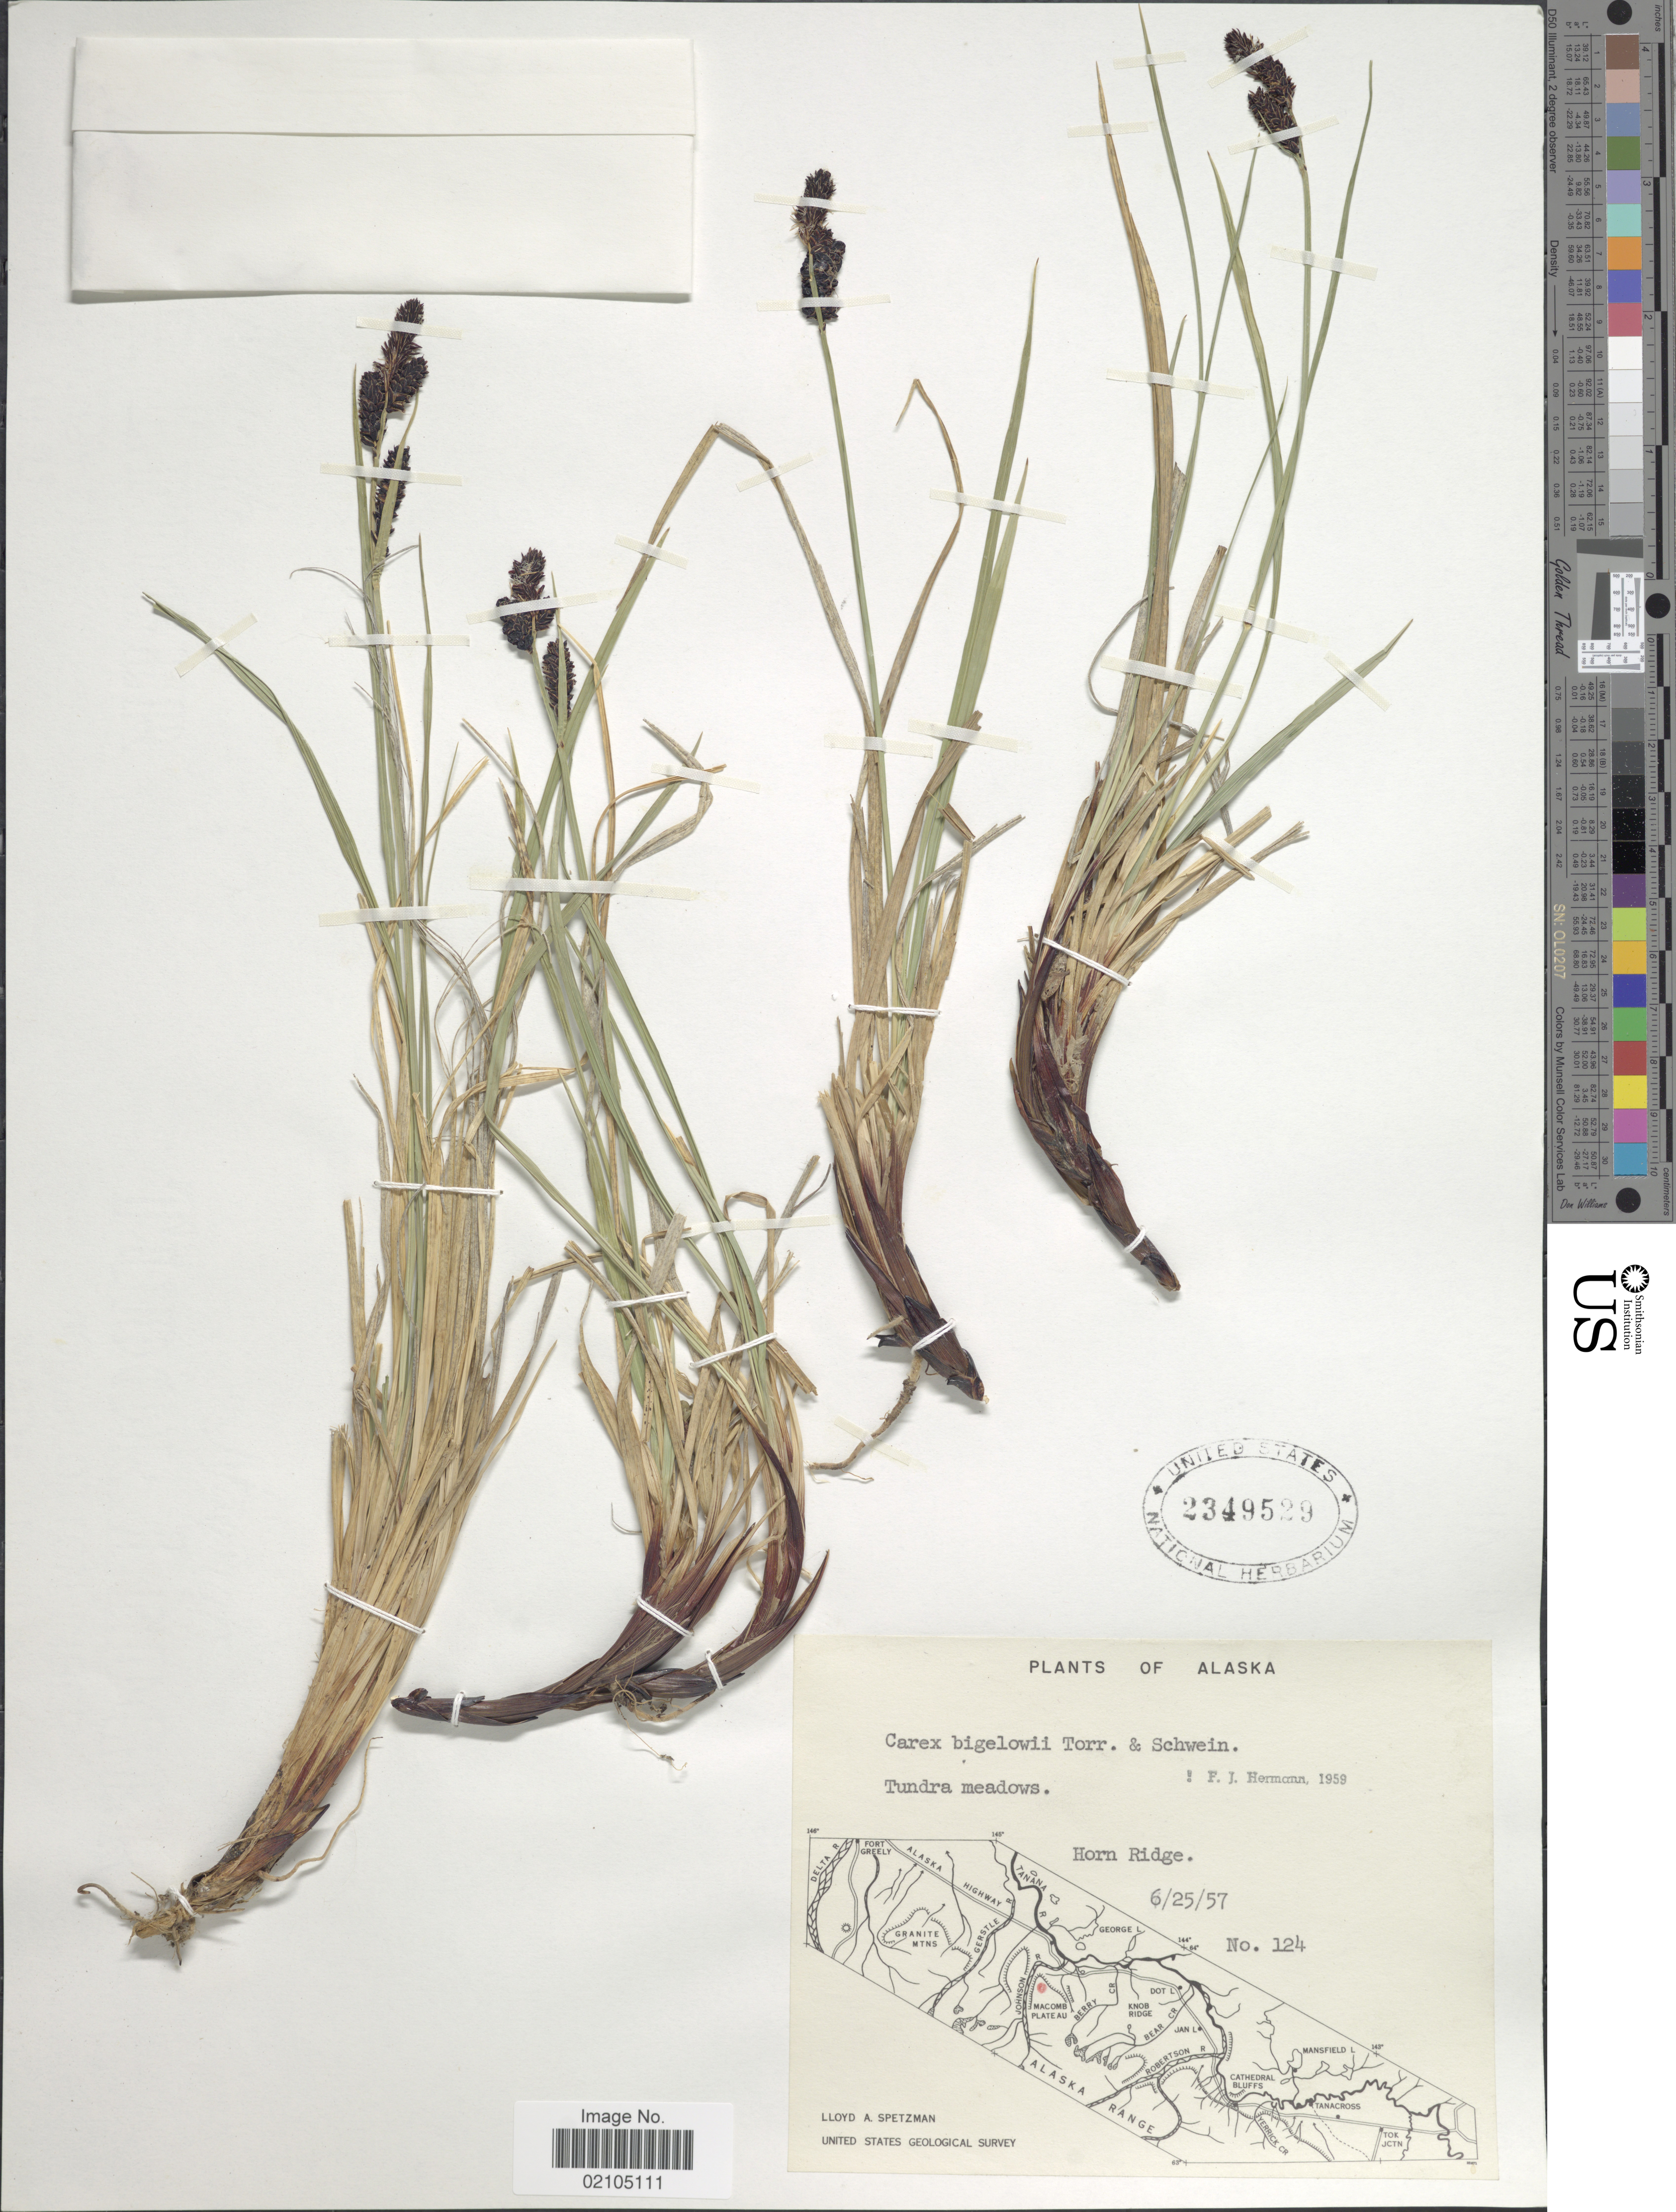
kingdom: Plantae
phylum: Tracheophyta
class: Liliopsida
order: Poales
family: Cyperaceae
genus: Carex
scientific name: Carex bigelowii subsp. lugens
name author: (Holm) T.V. Egorova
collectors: L. Spetzman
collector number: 124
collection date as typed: Transcribed d/m/y: 25/6/57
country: United States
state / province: Alaska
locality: Horn Ridge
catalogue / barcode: US 2349529